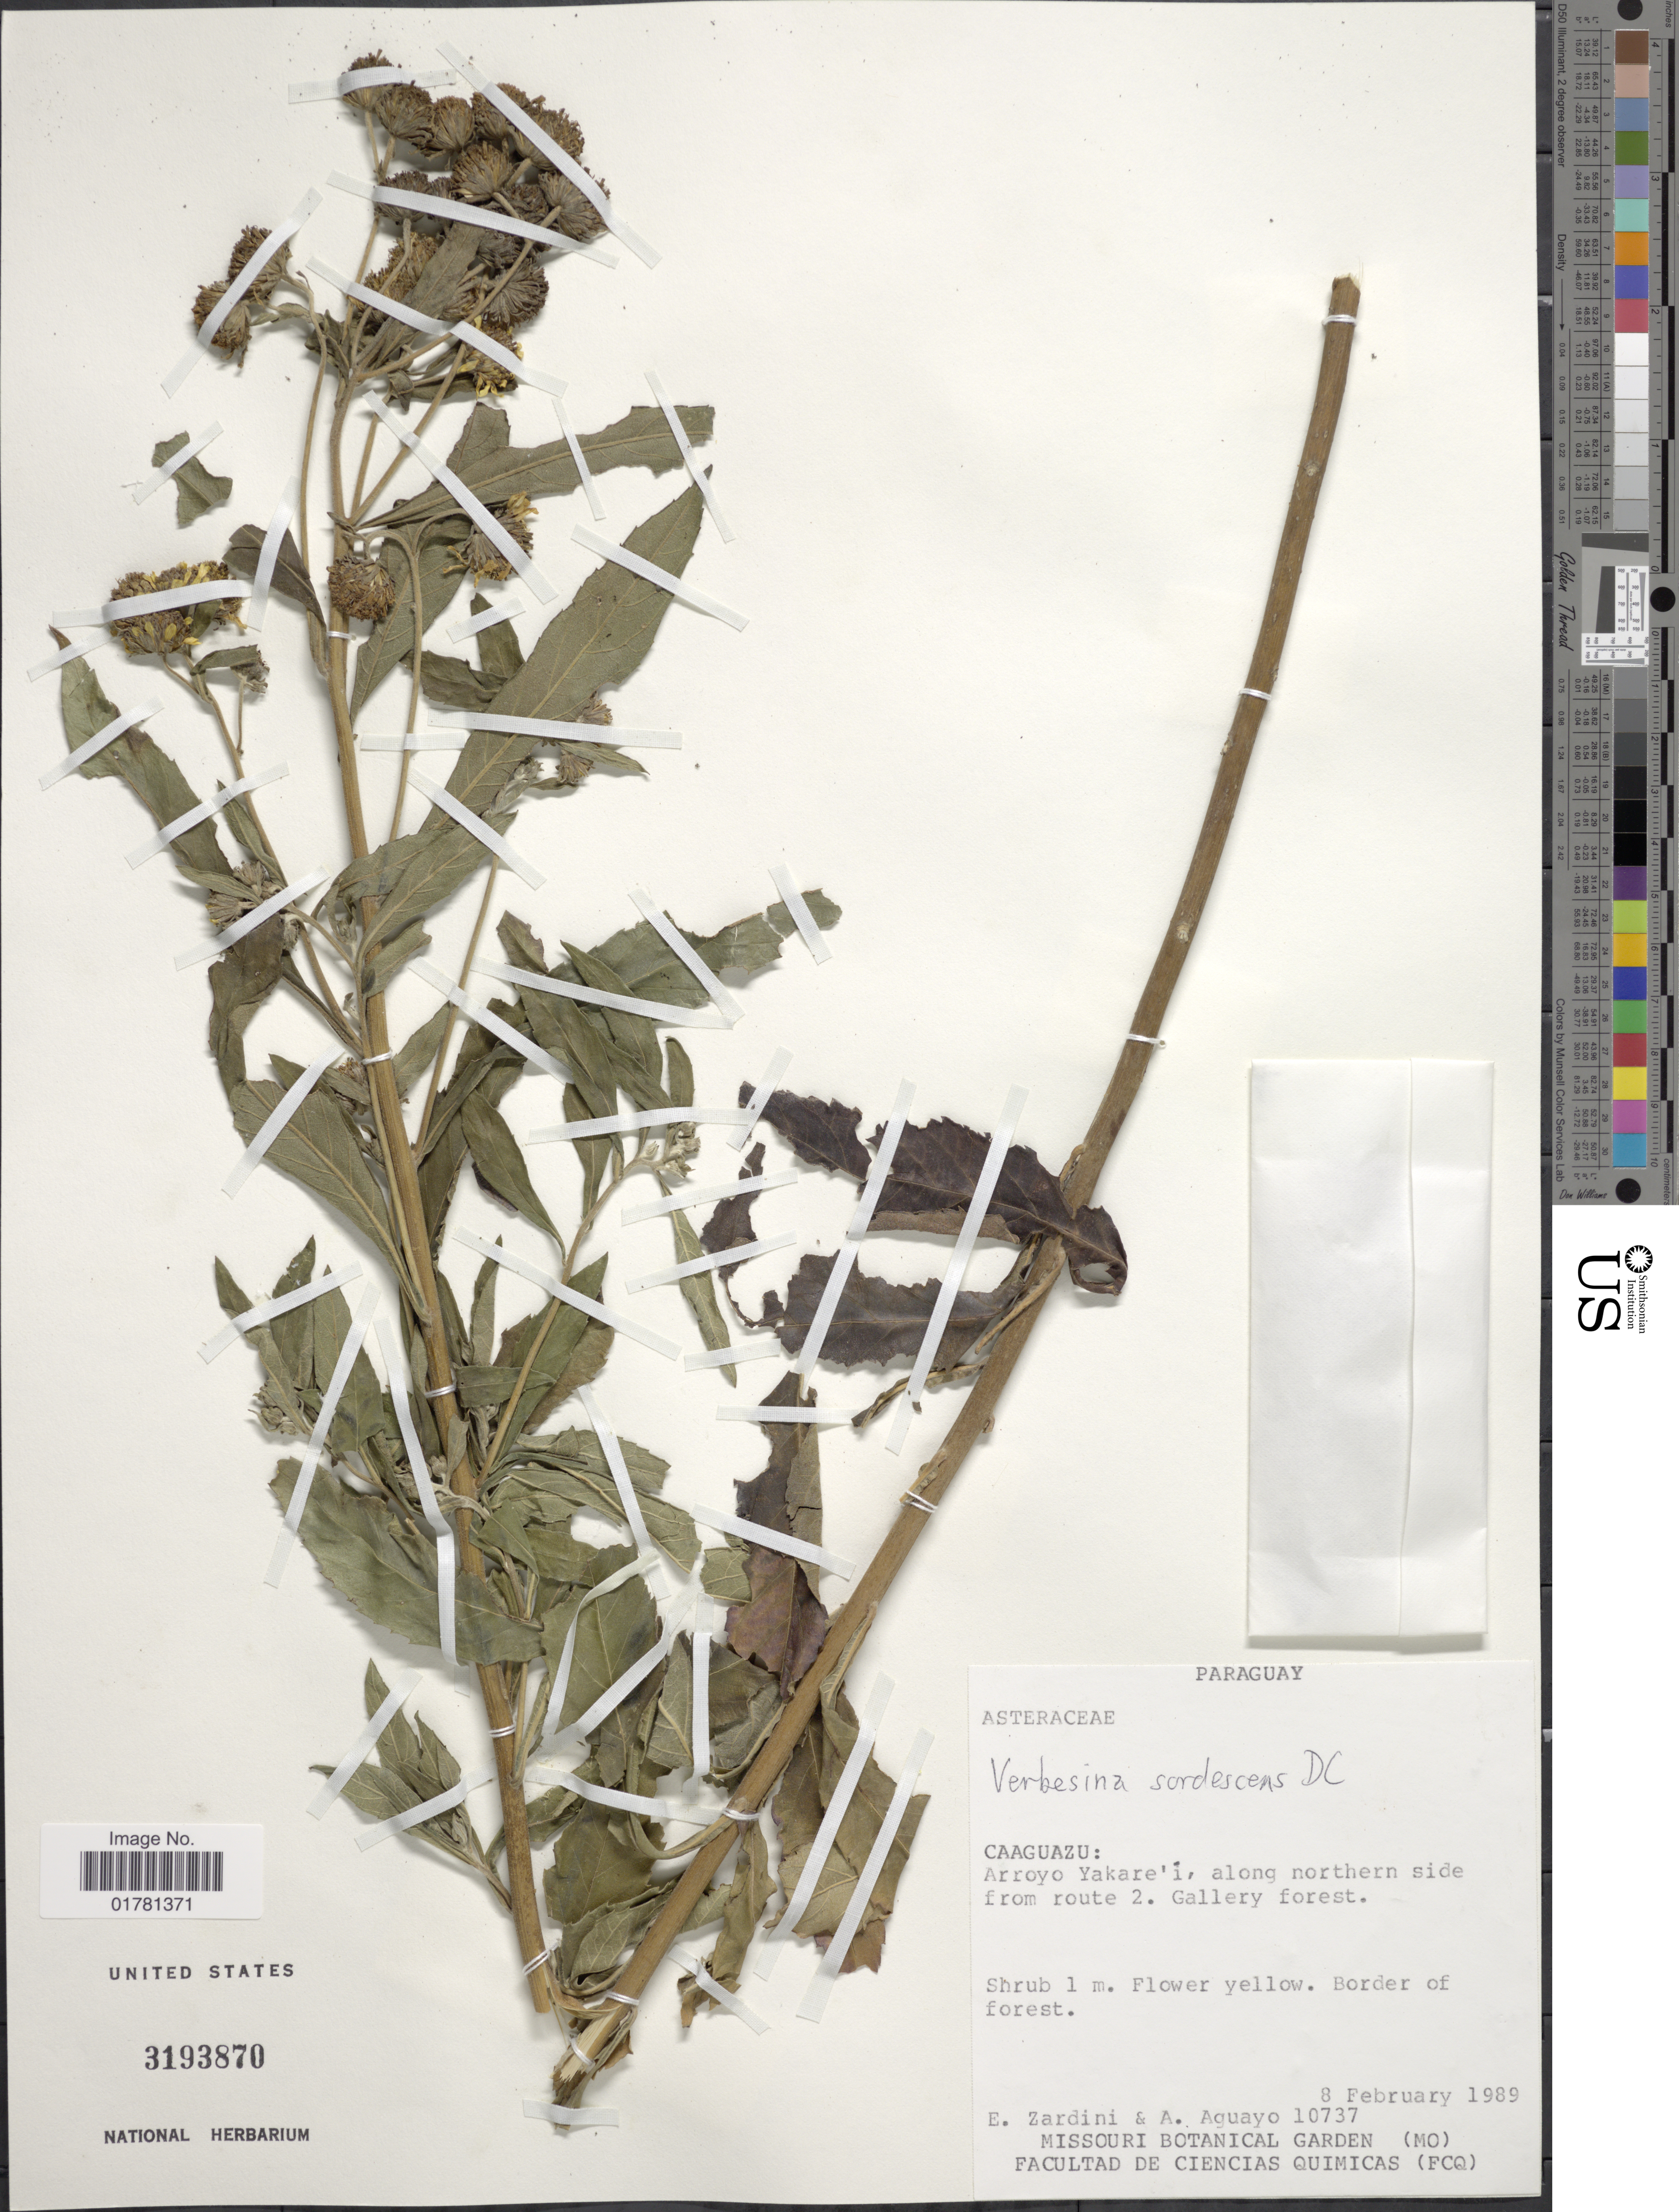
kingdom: Plantae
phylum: Tracheophyta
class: Magnoliopsida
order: Asterales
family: Asteraceae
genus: Verbesina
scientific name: Verbesina sordescens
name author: DC.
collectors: E. M. Zardini & A. Aguayo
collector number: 10737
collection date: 1989-02-08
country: Paraguay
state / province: Caaguazu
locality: Arroyo Yakare' i, along northern side from route 2. Gallery forest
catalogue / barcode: US 3193870